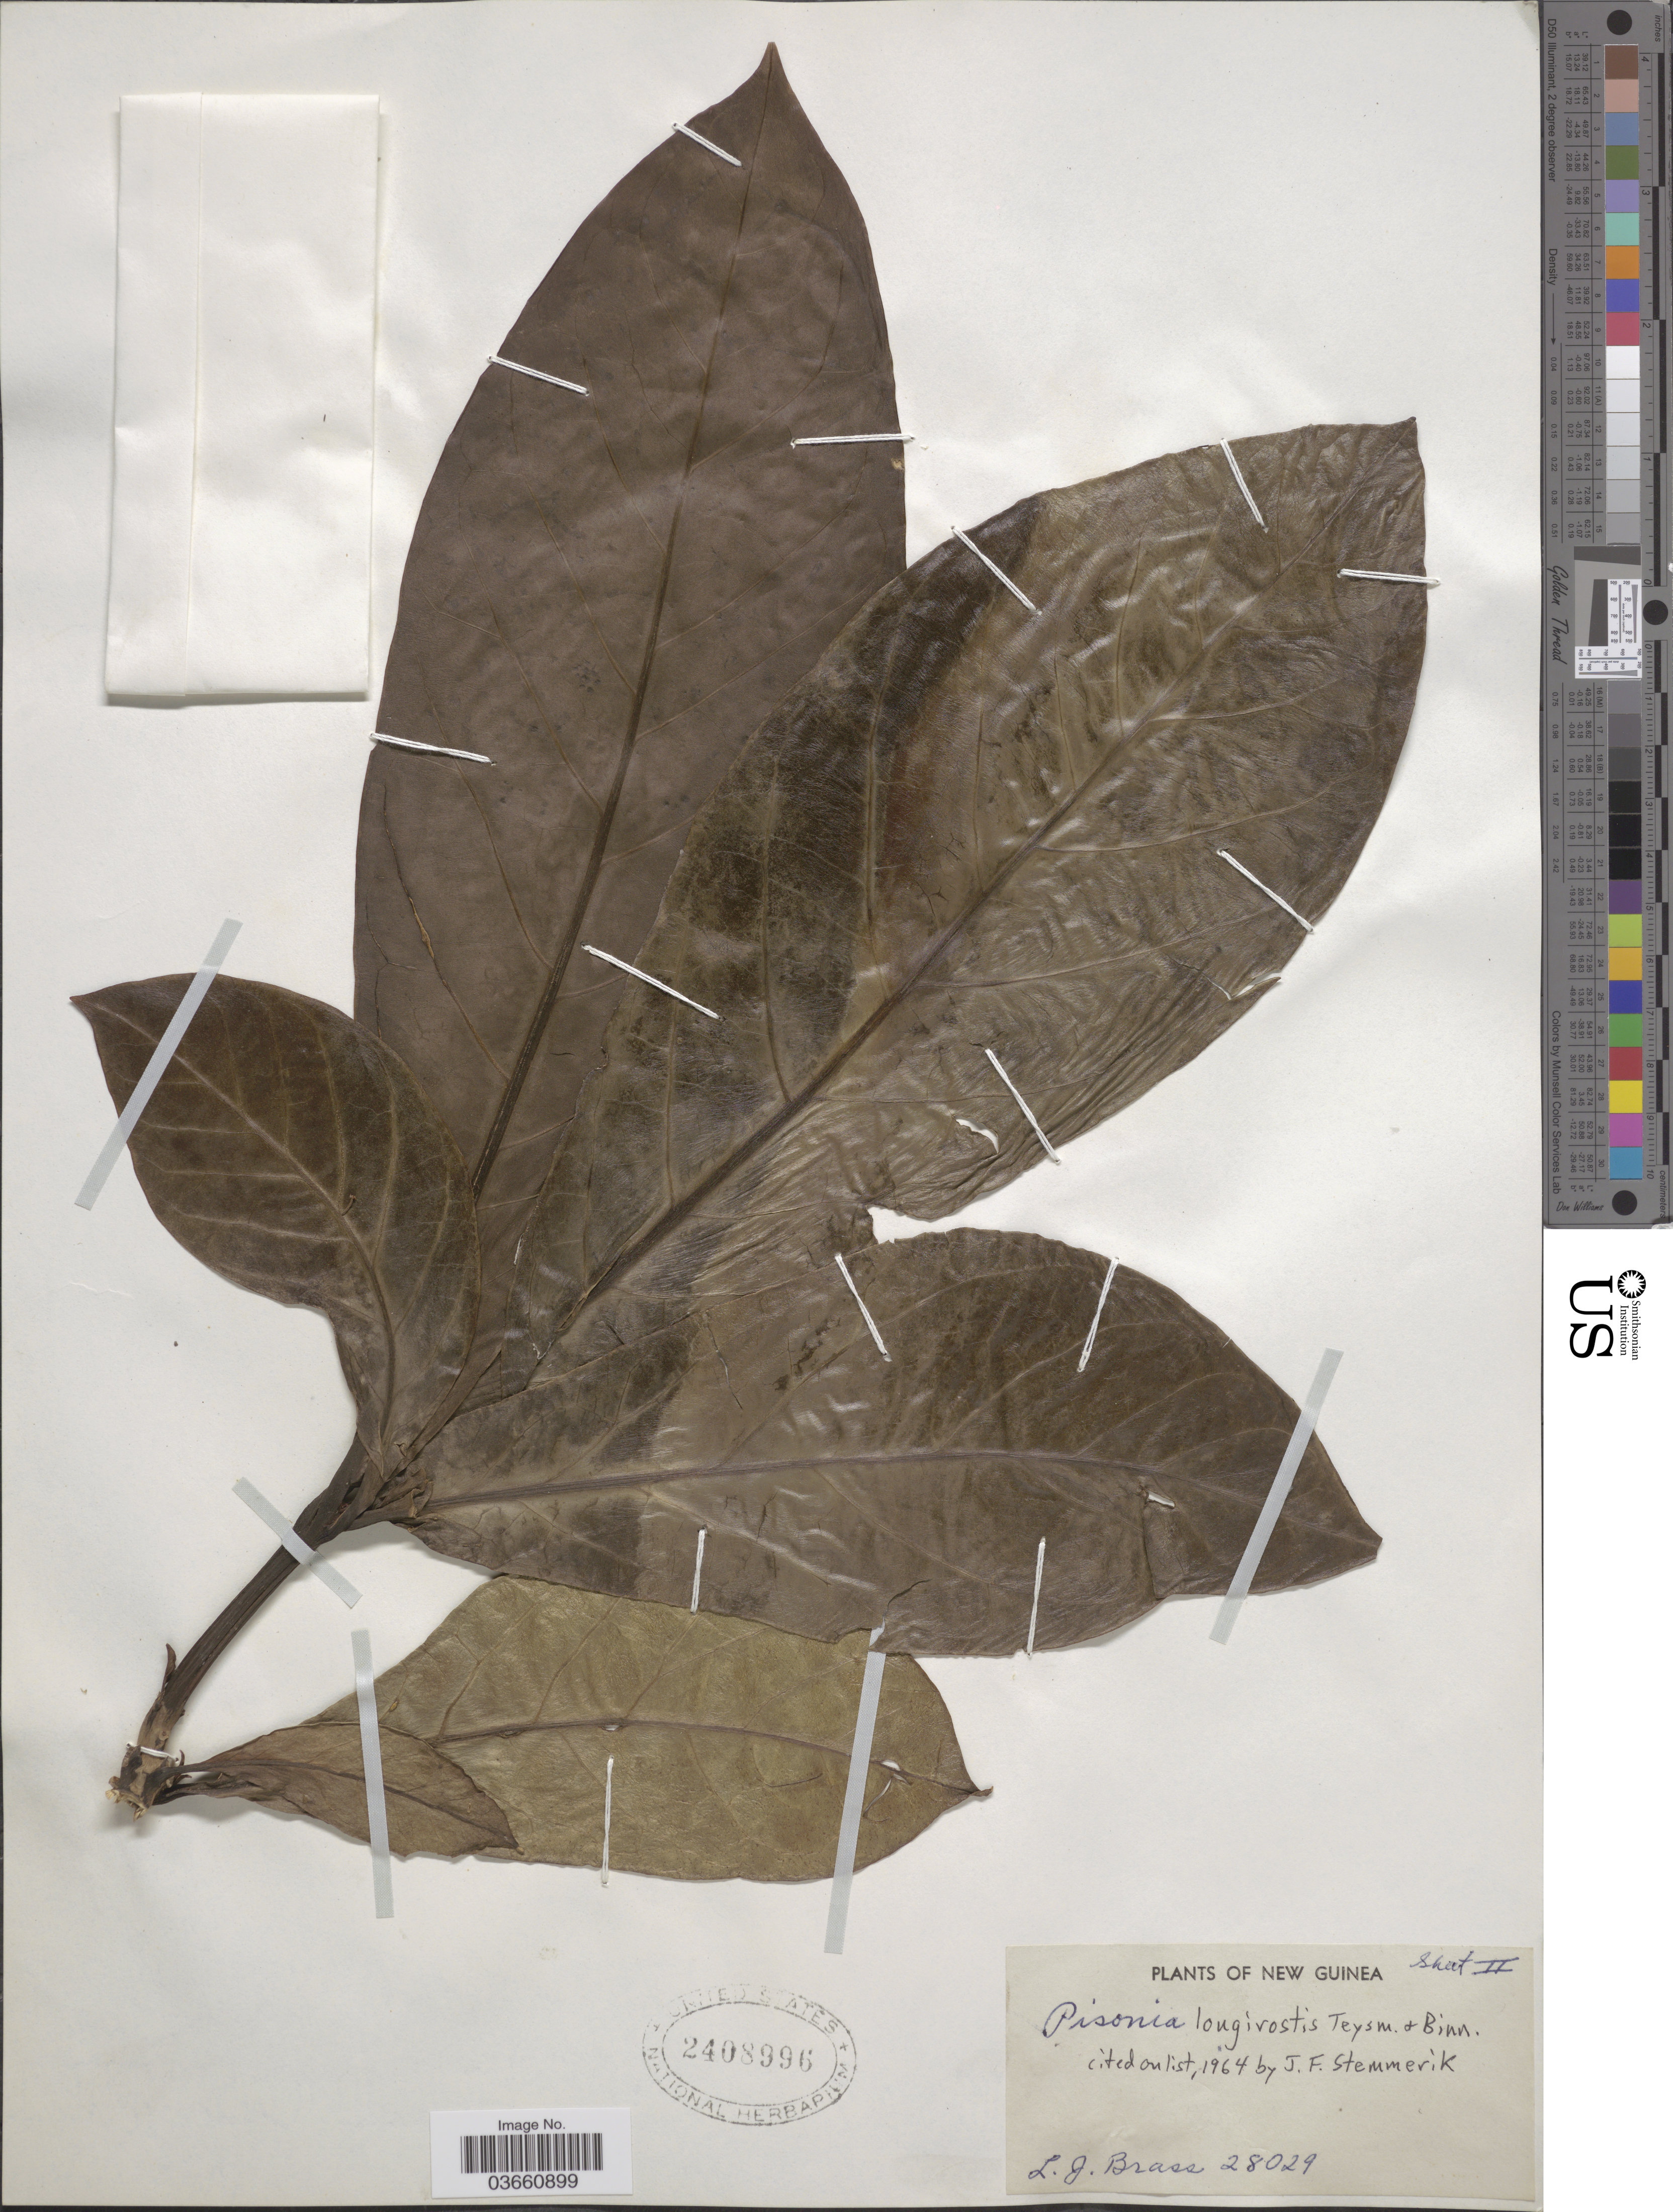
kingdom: Plantae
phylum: Tracheophyta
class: Magnoliopsida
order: Caryophyllales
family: Nyctaginaceae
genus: Ceodes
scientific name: Ceodes longirostris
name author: (Teijsm. & Binn.) Merr. & L.M. Perry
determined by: Wagner, W. L., (BOT), Smithsonian Institution - National Museum of Natural History (UNITED STATES)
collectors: L. J. Brass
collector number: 28029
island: New Guinea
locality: New Guinea.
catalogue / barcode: US 2408996